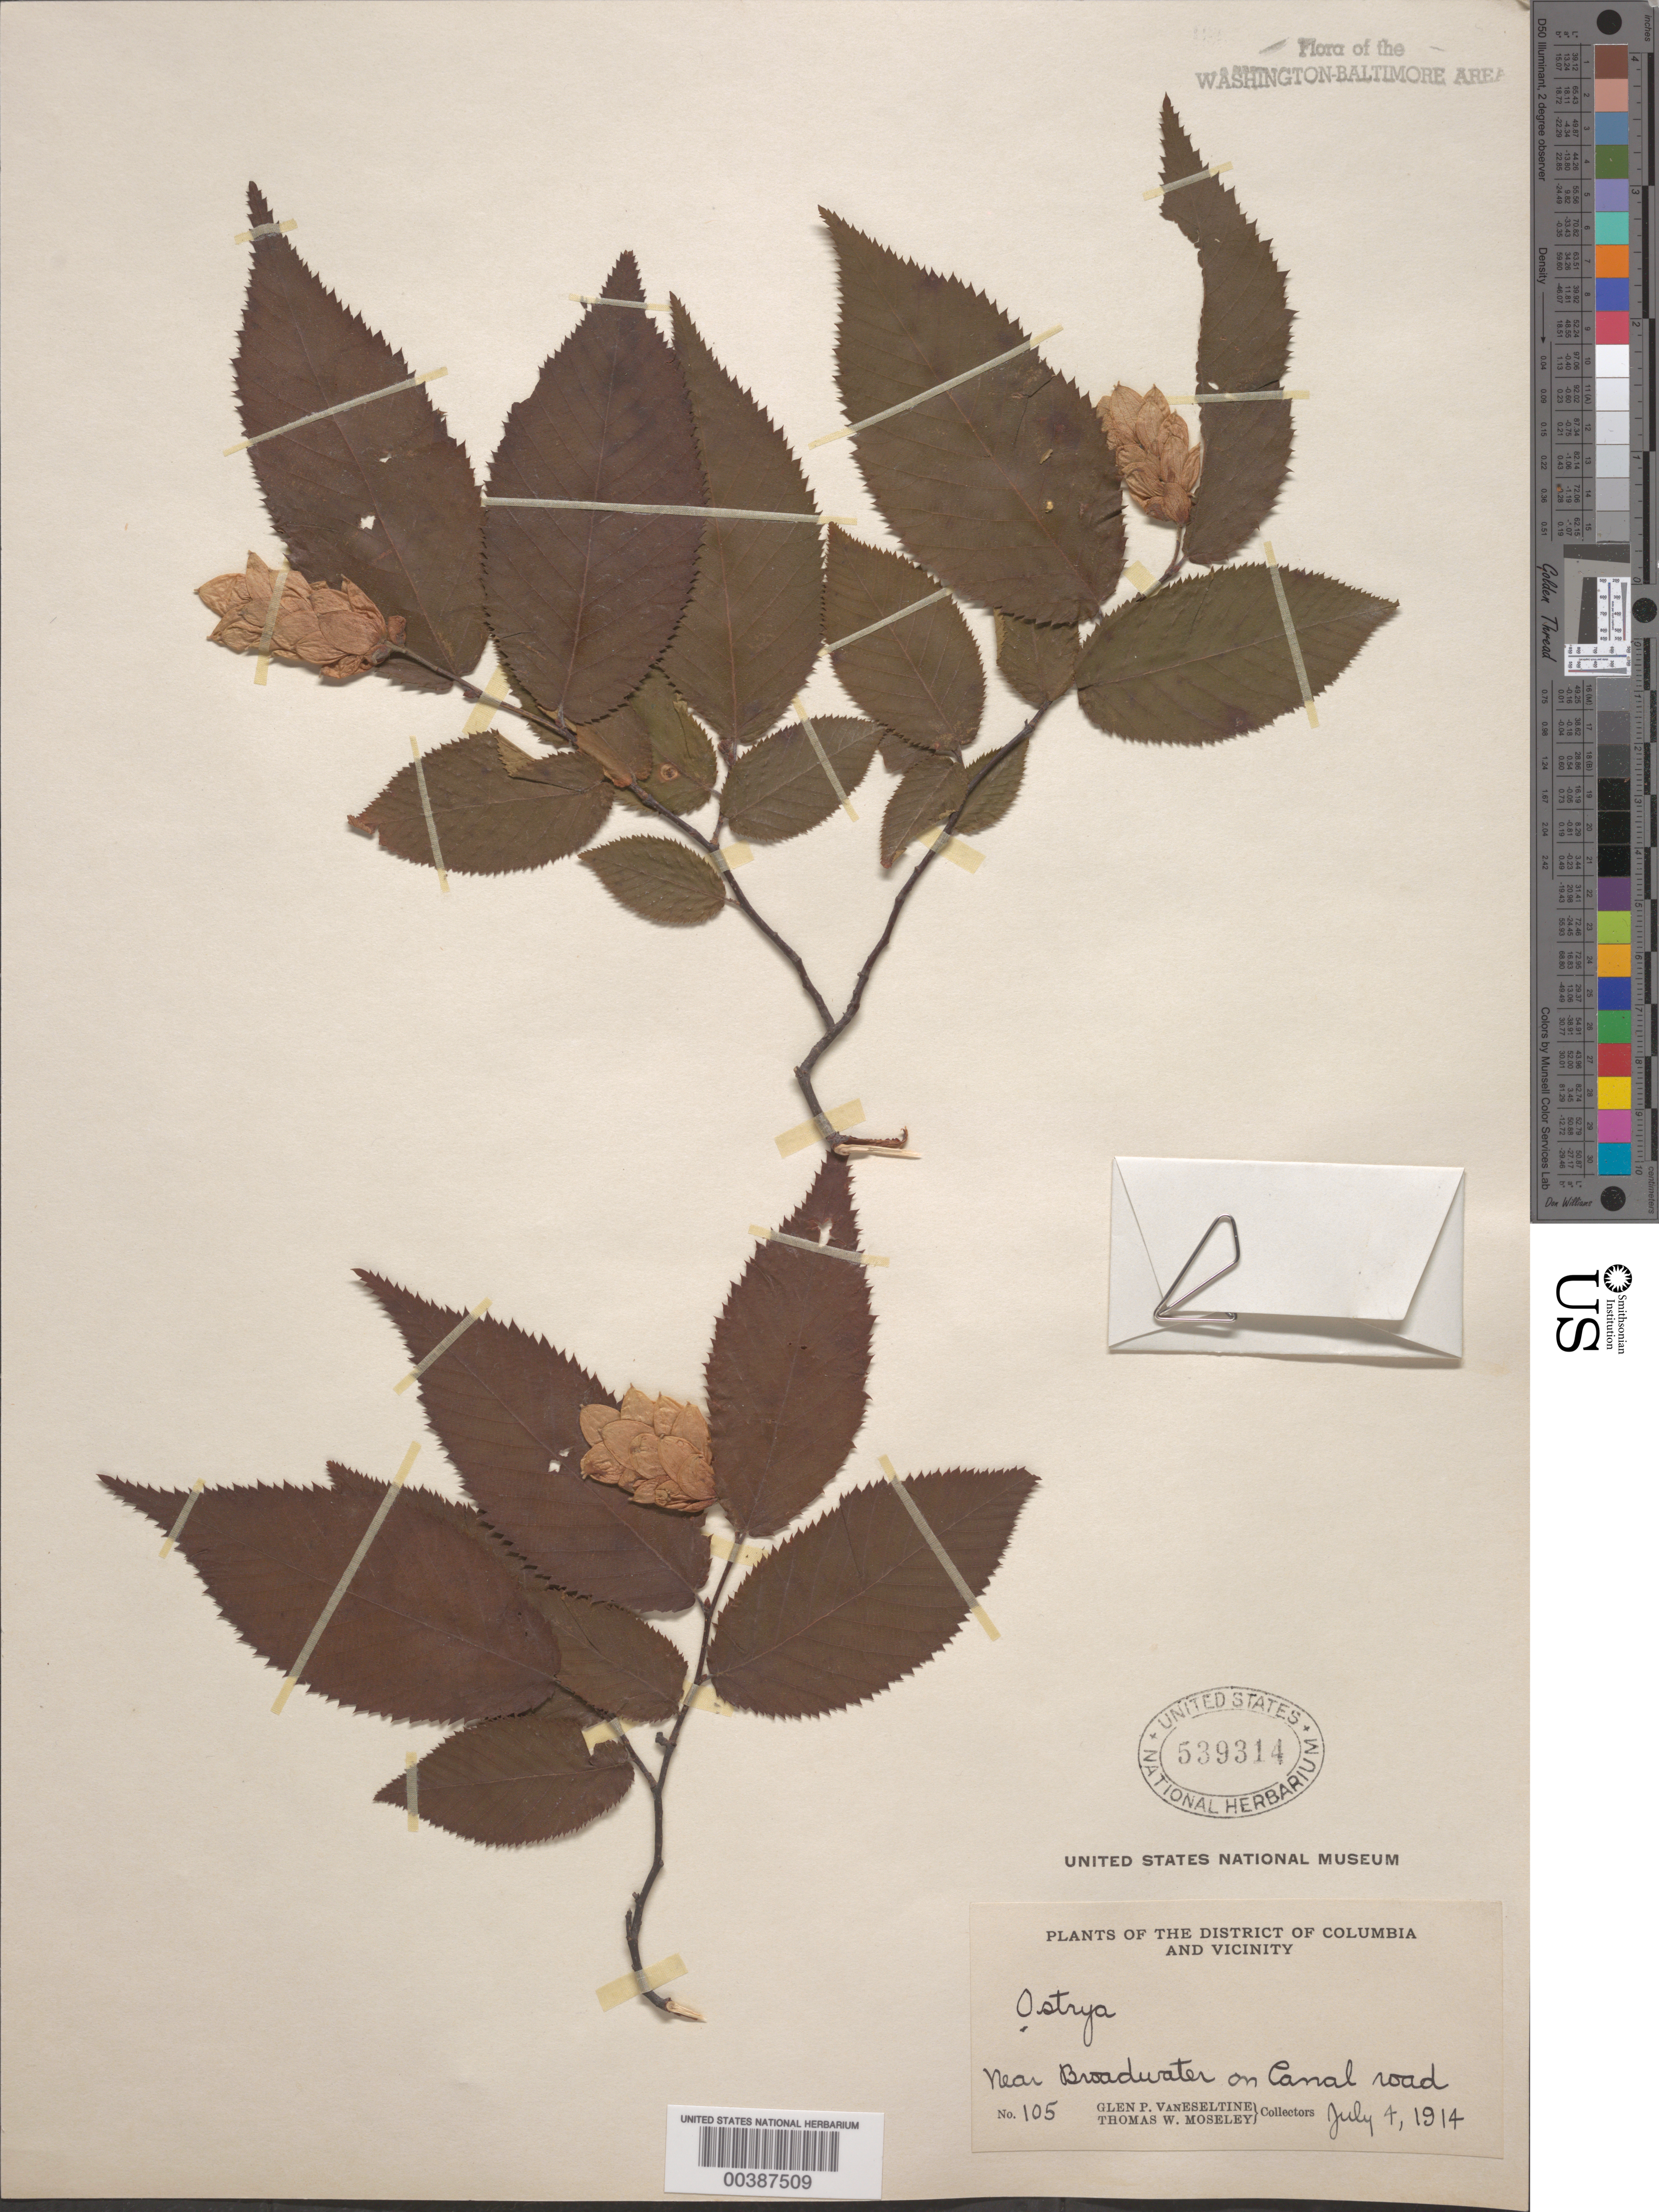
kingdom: Plantae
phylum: Tracheophyta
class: Magnoliopsida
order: Fagales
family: Betulaceae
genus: Ostrya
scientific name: Ostrya virginiana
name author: (Mill.) K. Koch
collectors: G. P. Van Eseltine & T. Moseley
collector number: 105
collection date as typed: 04 Jul 1914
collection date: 1914-07-04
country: United States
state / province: Maryland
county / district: Montgomery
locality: Broadwater vicinity, Canal Road C. & O. Canal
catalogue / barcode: US 539314